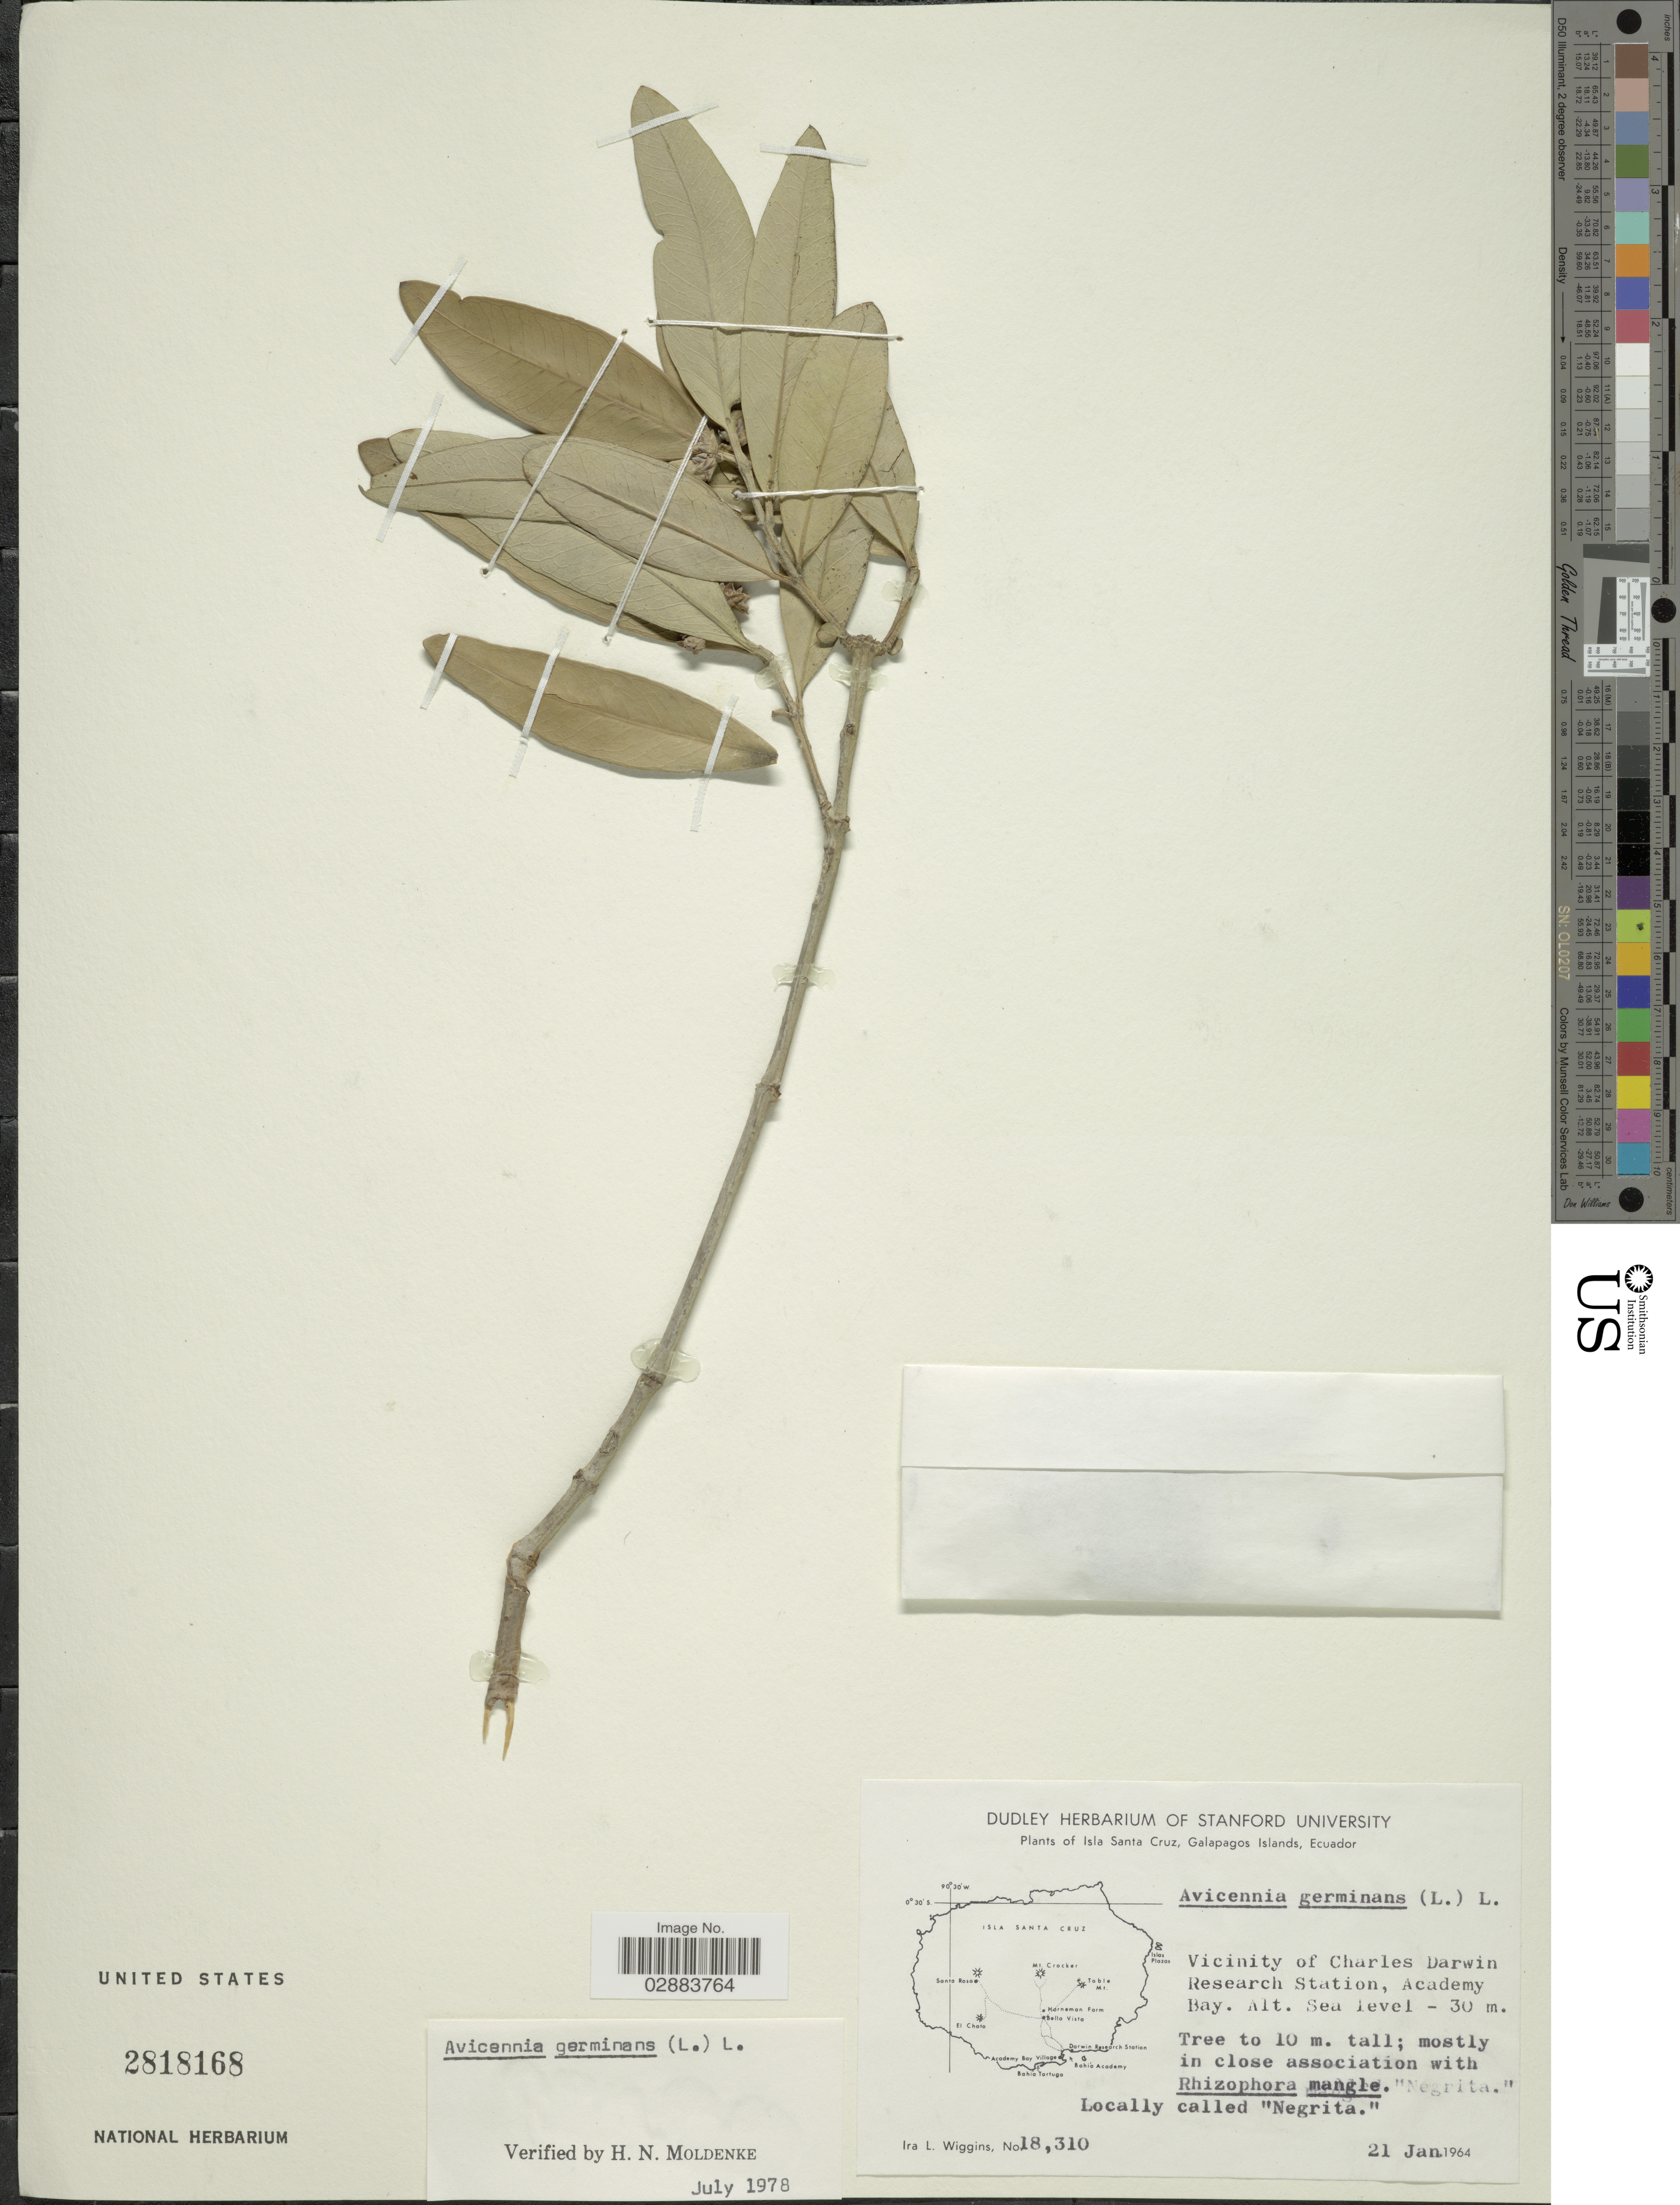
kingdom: Plantae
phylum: Tracheophyta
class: Magnoliopsida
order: Lamiales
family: Acanthaceae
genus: Avicennia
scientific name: Avicennia germinans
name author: (L.) L.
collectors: I. L. Wiggins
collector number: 18310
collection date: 1964-01-21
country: Ecuador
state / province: Colón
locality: Isla Santa Cruz, Galapagos Islands. Vicinity of Charles Darwin Research Station, Academy Bay.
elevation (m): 0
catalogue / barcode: US 2818168